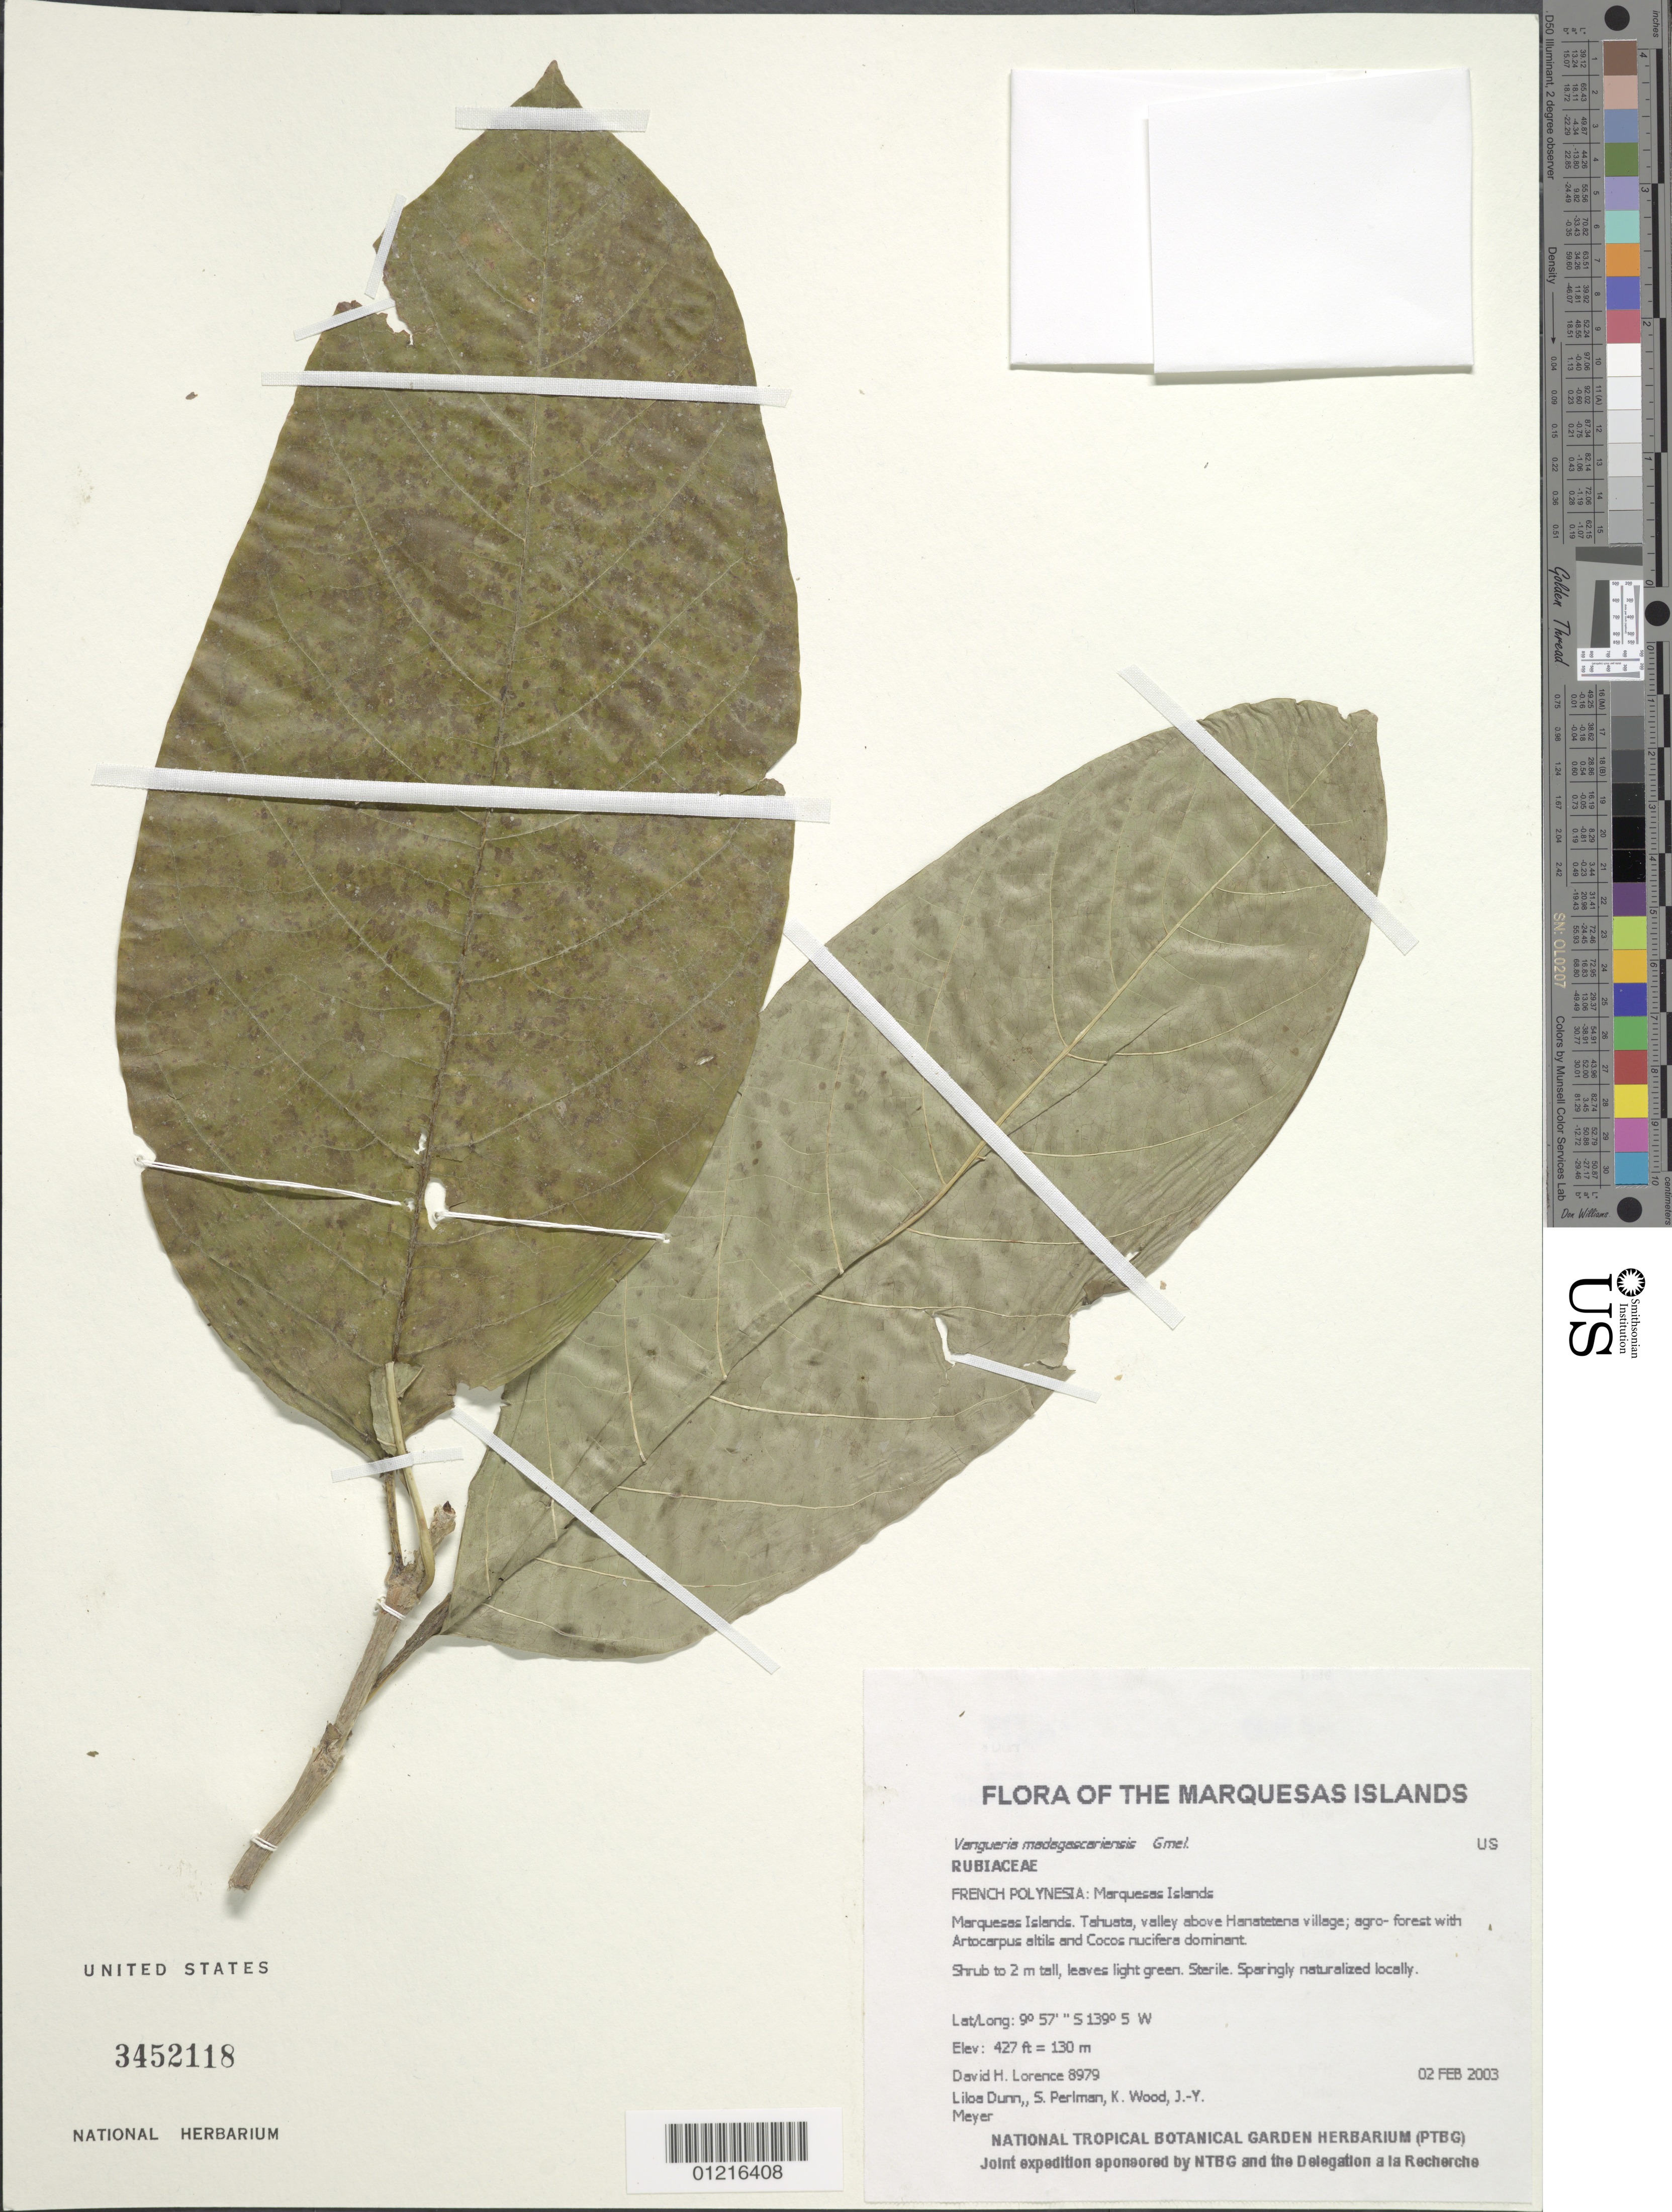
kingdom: Plantae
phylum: Tracheophyta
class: Magnoliopsida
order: Gentianales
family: Rubiaceae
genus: Vangueria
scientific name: Vangueria madagascariensis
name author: J.F. Gmel.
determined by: Lorence, David H., (PTBG), National Tropical Botanical Garden (UNITED STATES)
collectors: D. Lorence, L. Dunn, S. P. Perlman, K. R. Wood & J.-Y. Meyer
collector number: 8979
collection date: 2003-02-02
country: French Polynesia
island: Tahuata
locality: Valley above Hanatetena village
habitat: Agroforest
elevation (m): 130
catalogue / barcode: US 3452118